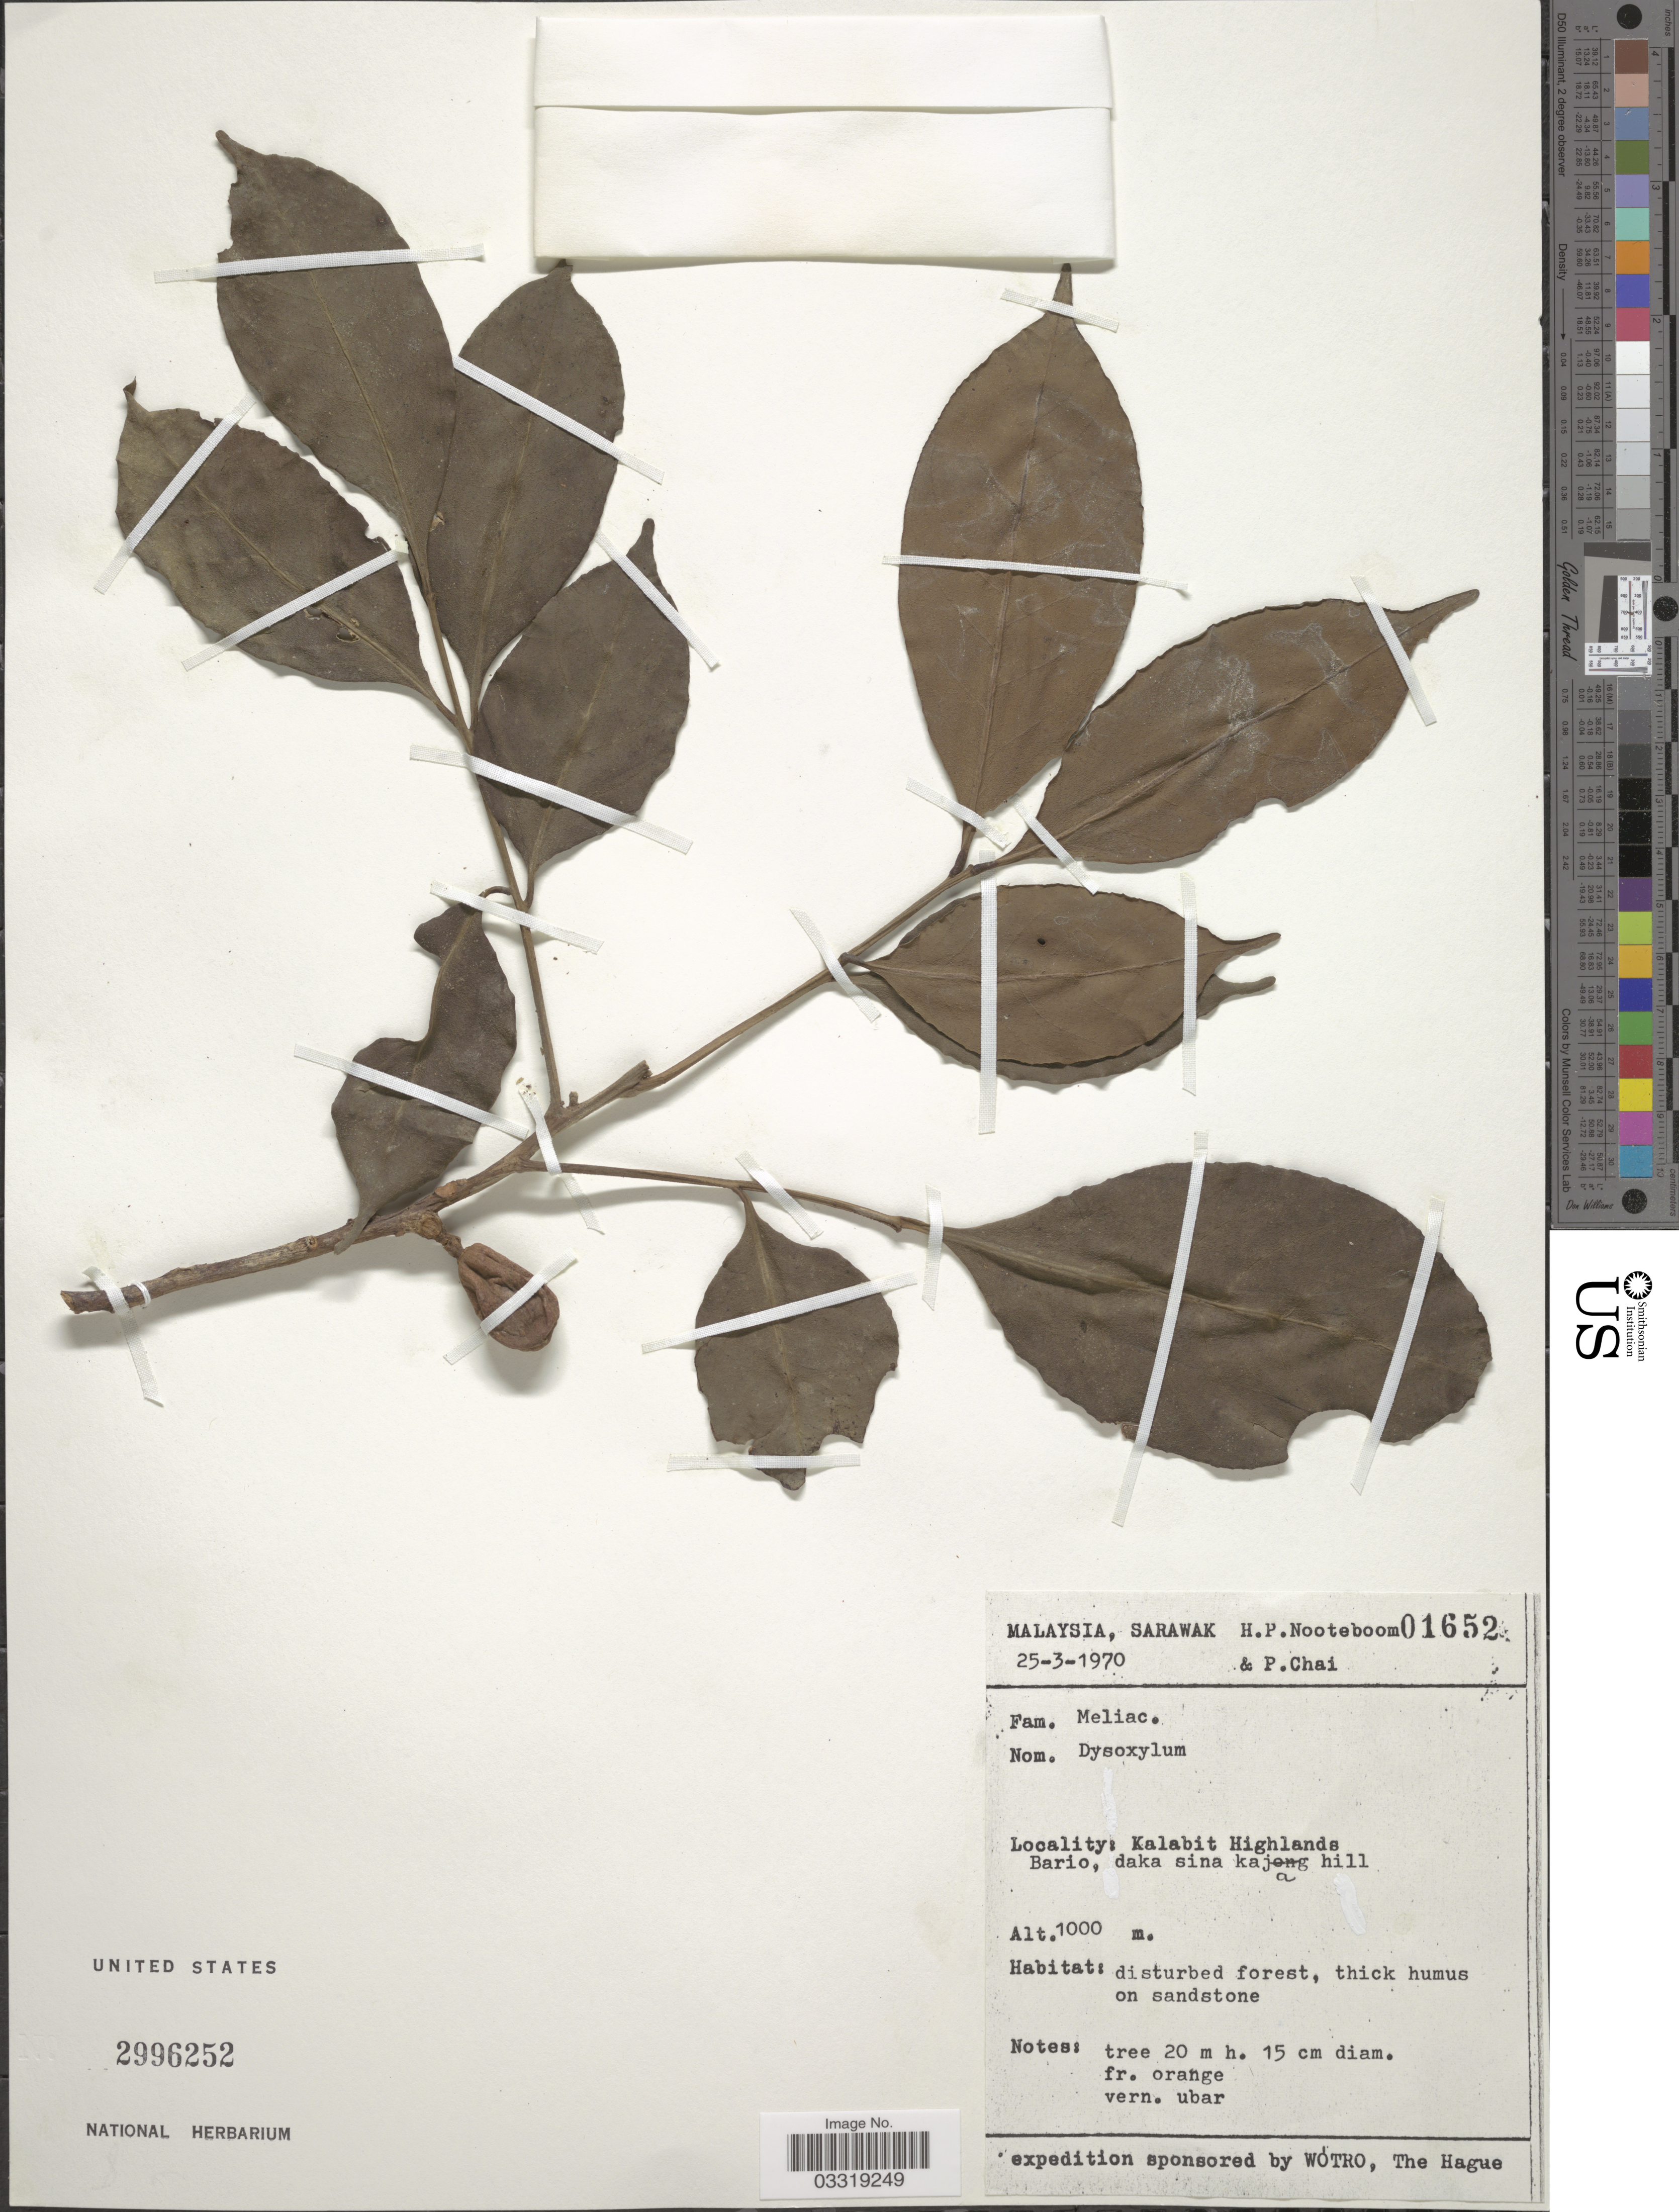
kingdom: Plantae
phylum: Tracheophyta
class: Magnoliopsida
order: Sapindales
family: Meliaceae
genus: Dysoxylum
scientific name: Dysoxylum sp.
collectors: H. P. Nooteboom & P. Chai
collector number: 01652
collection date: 1970-03-25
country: Malaysia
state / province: Sarawak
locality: Kalabit Highlands, Bario, daka sina kaja hill.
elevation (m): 1000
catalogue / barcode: US 2996252